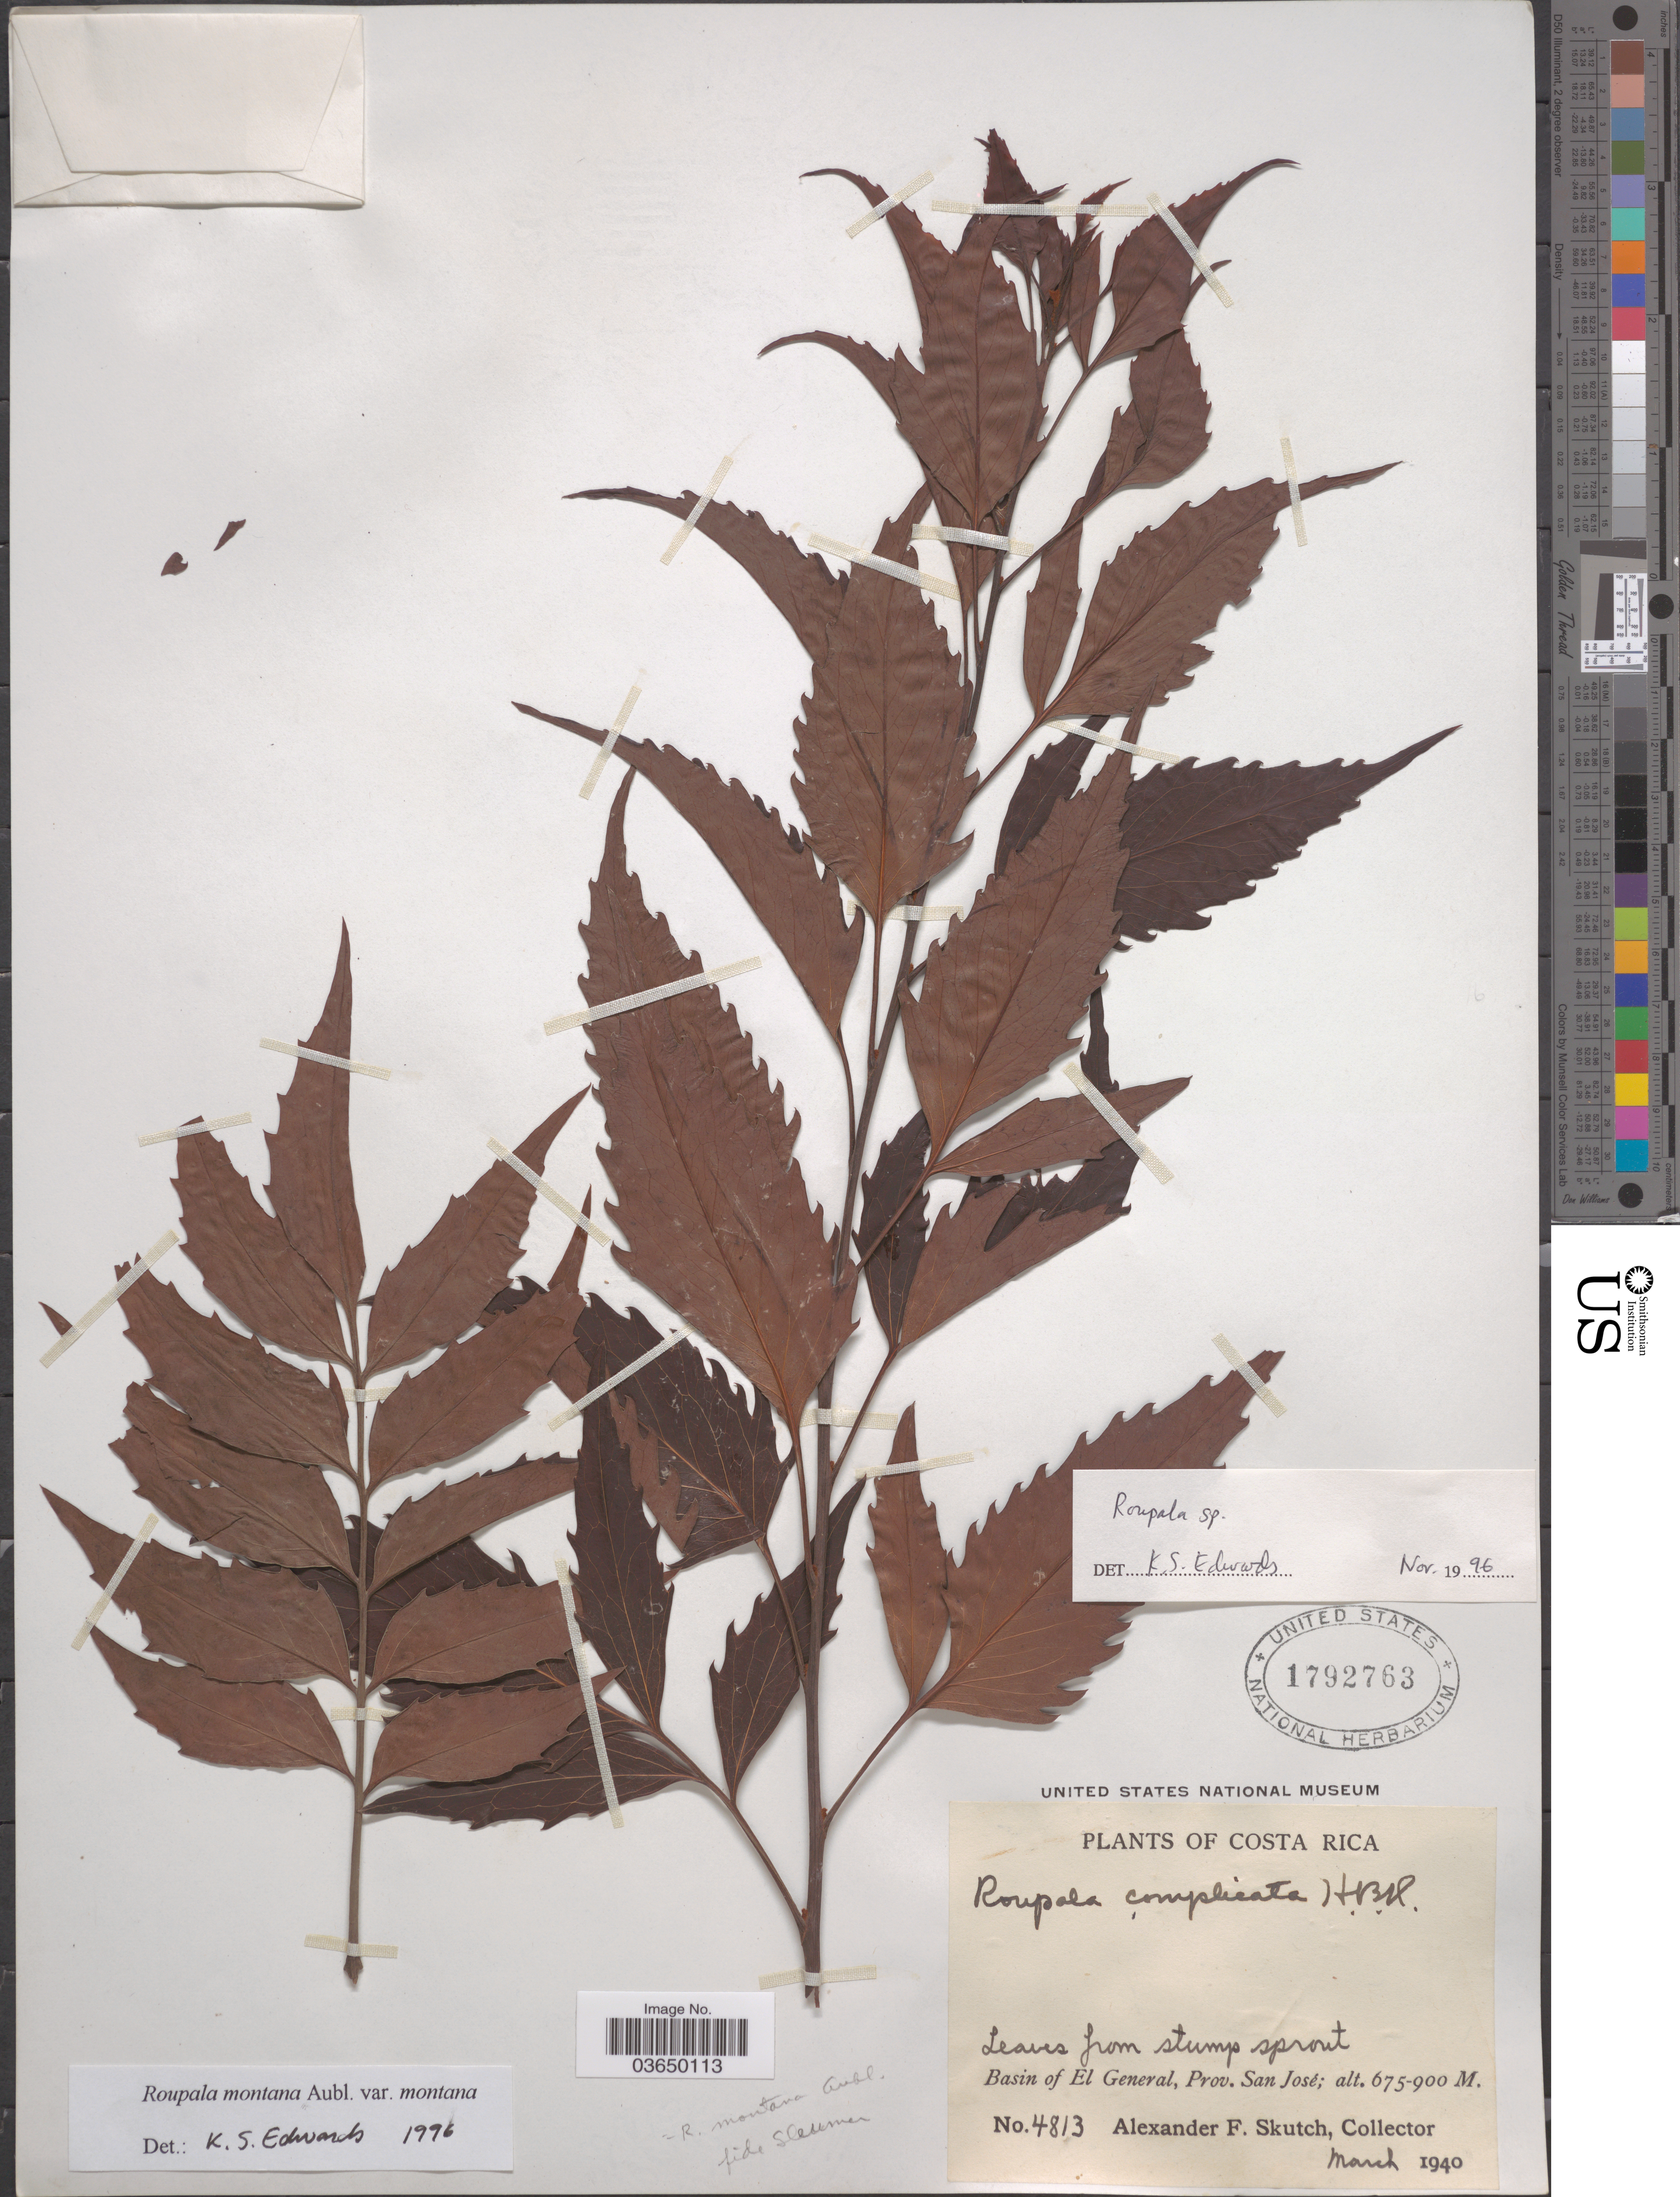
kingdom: Plantae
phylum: Tracheophyta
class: Magnoliopsida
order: Proteales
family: Proteaceae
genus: Roupala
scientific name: Roupala montana var. montana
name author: Aubl.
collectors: A. F. Skutch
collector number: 4813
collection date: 1940-03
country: Costa Rica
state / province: San José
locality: Basin of El General.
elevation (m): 675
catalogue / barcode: US 1792763